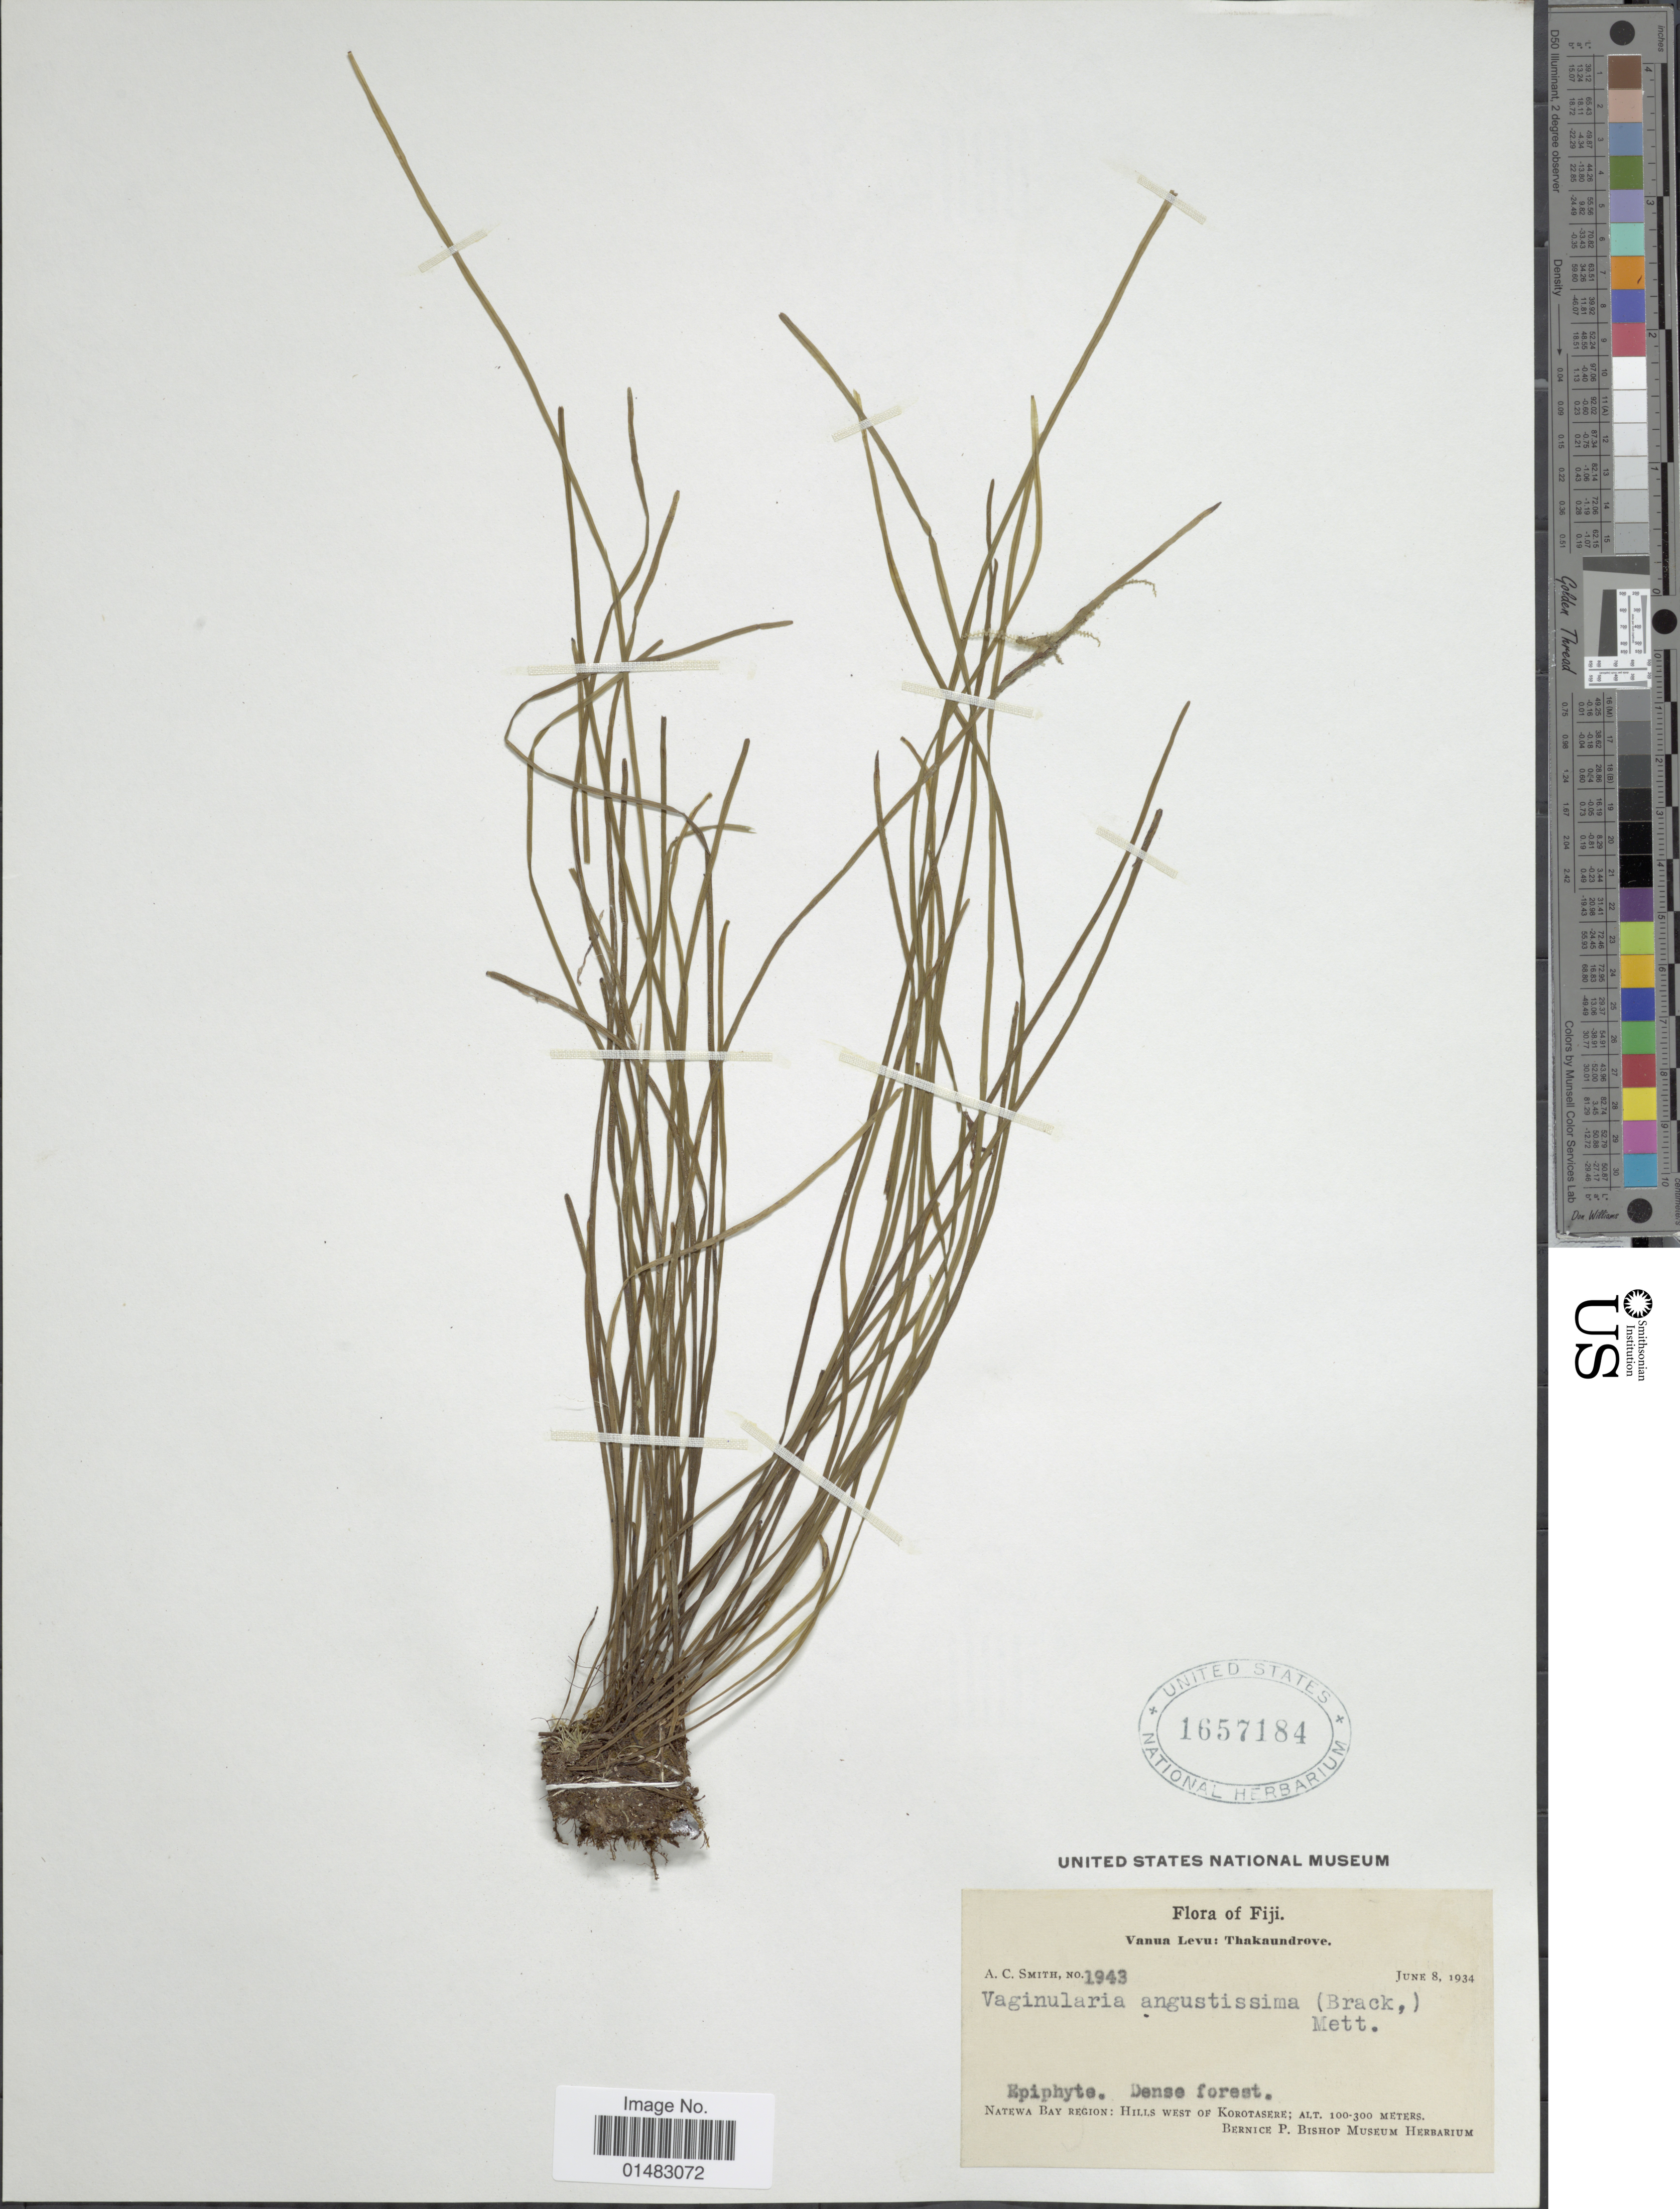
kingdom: Plantae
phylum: Tracheophyta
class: Polypodiopsida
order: Polypodiales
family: Pteridaceae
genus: Vaginularia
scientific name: Vaginularia angustissima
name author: (Brack.) Mett.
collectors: A. C. Smith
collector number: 1943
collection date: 1934-06-08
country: Fiji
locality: Natewa Bay Region: Hills West of Korotasere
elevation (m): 100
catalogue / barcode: US 1657184